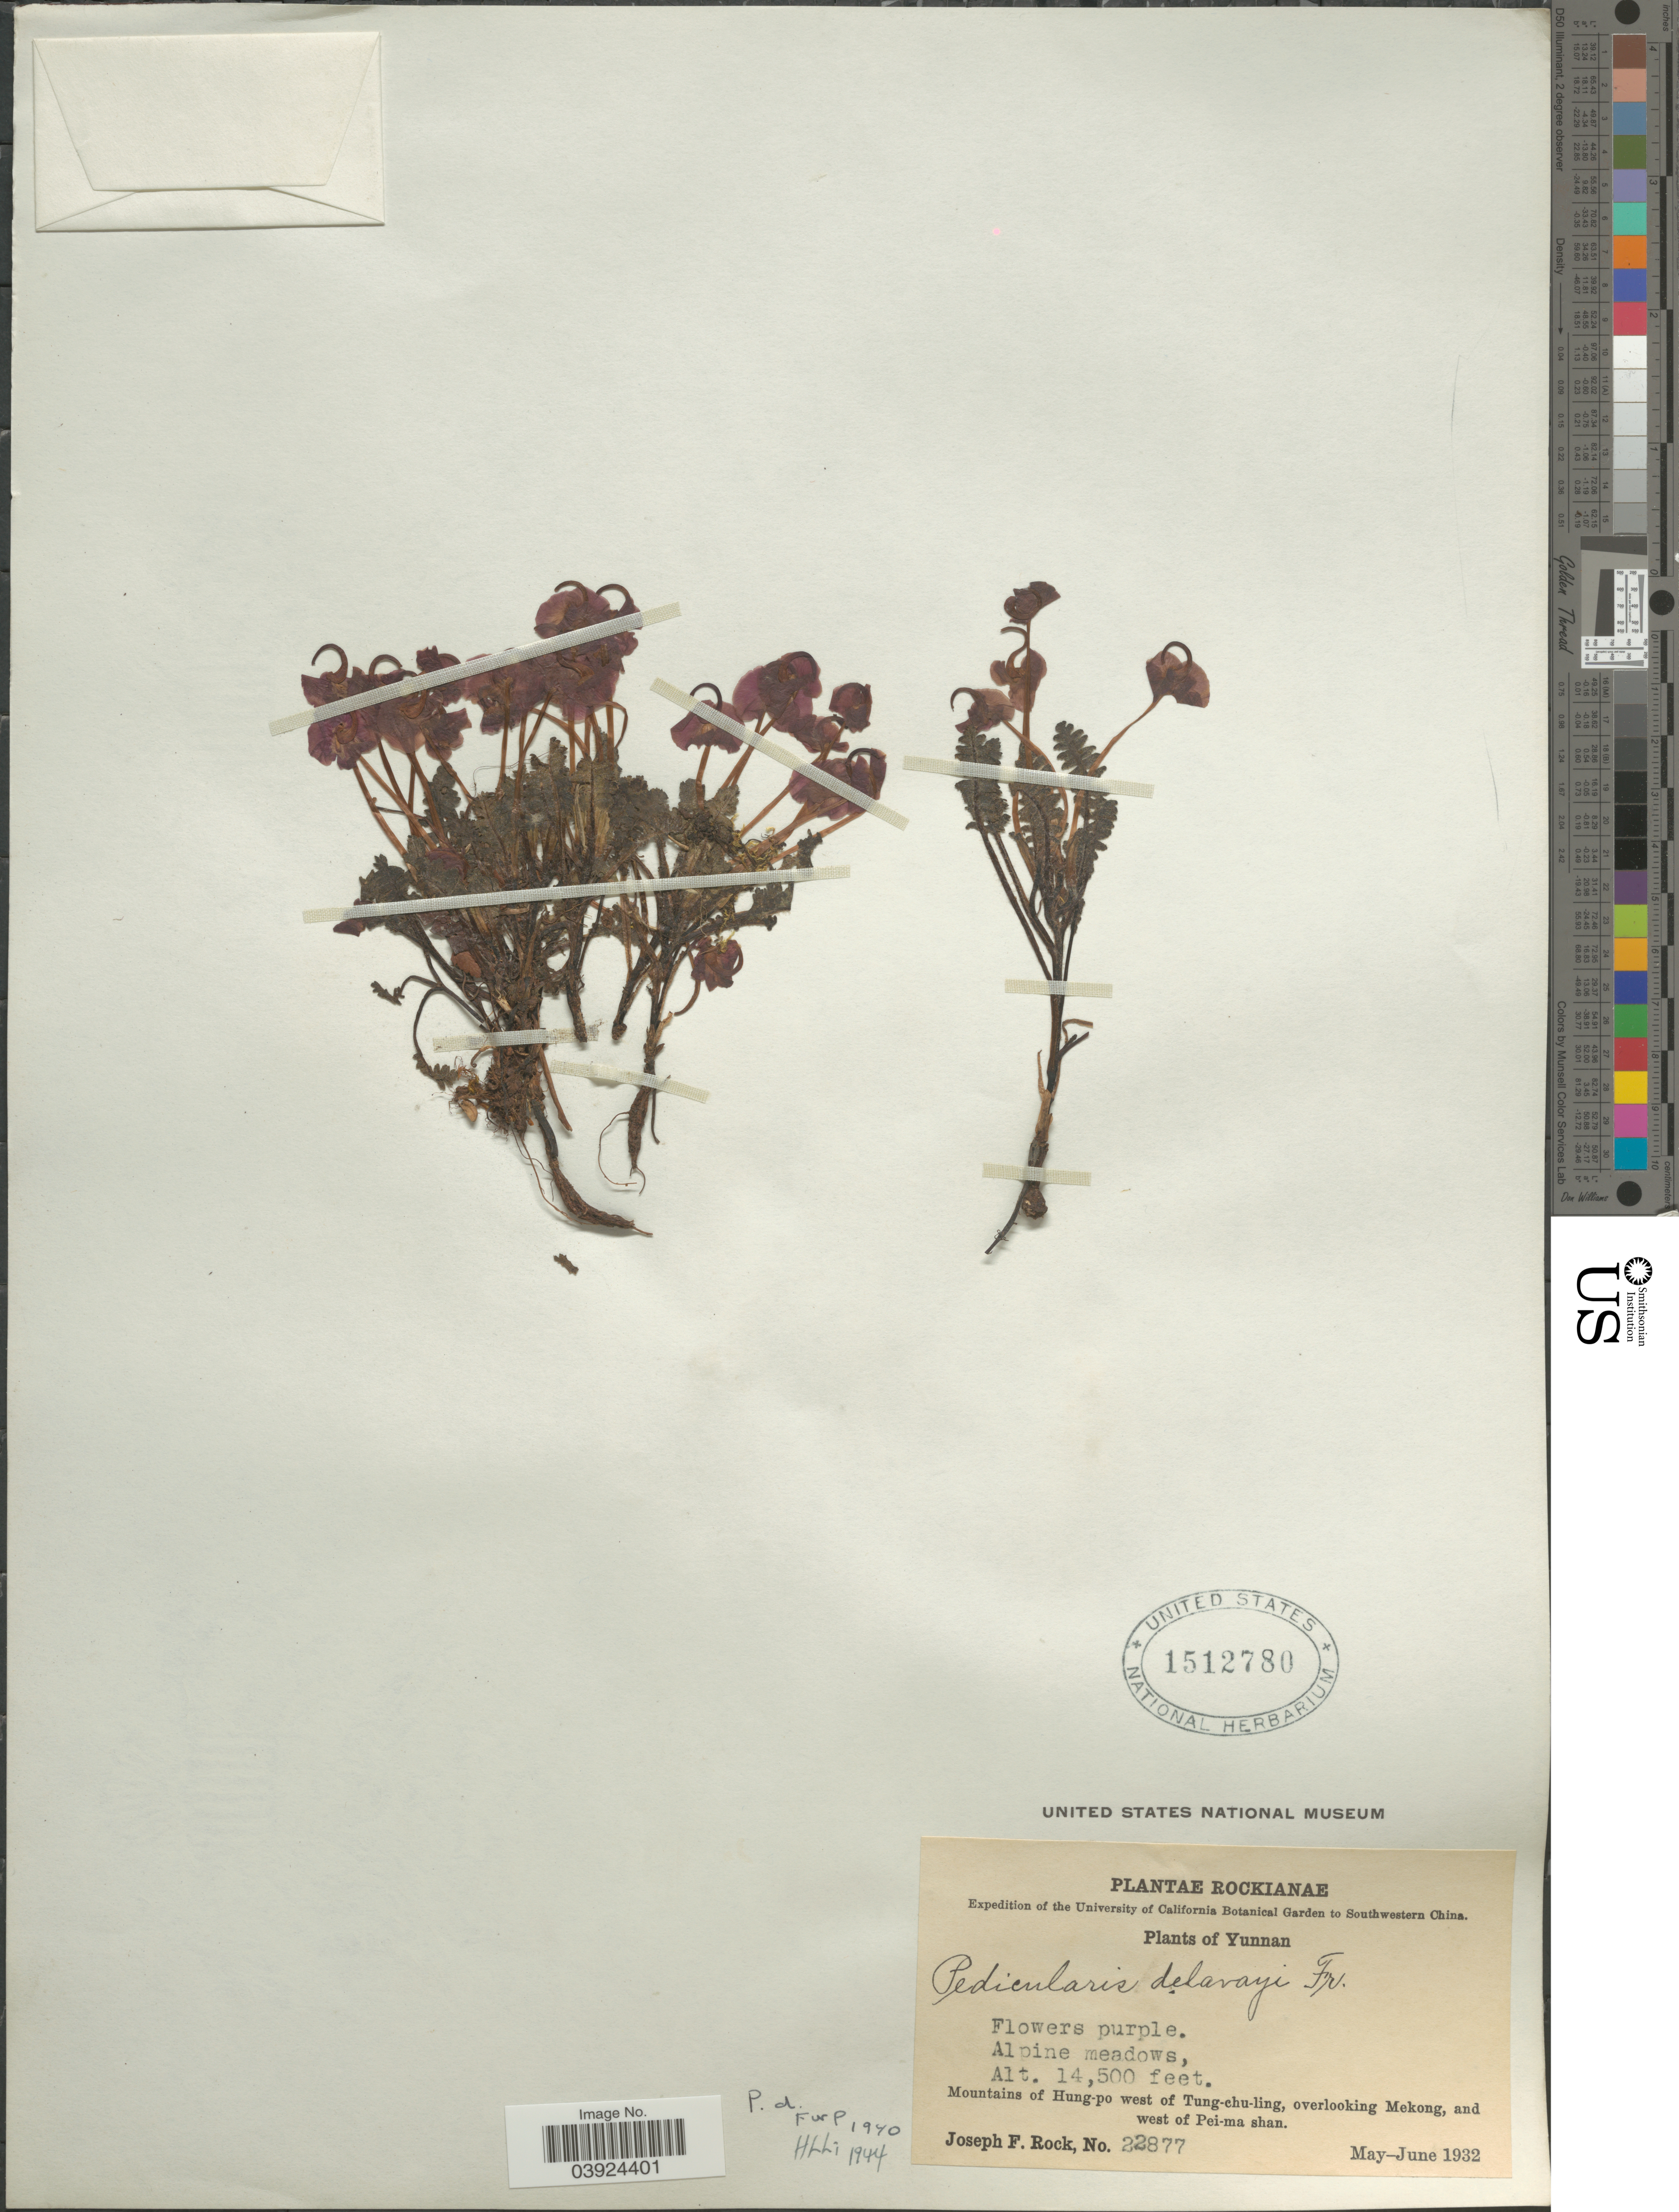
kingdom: Plantae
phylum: Tracheophyta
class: Magnoliopsida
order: Lamiales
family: Orobanchaceae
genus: Pedicularis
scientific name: Pedicularis delavayi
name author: Franch. ex Maxim.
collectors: J. F. Rock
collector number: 22877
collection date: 1932-05/1932-06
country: China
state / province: Yunnan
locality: Southwestern China. Mountains of Hung-po west of Tung-chu-ling, overlooking Mekong, and west of Pei-ma shan.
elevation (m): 4420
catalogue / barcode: US 1512780